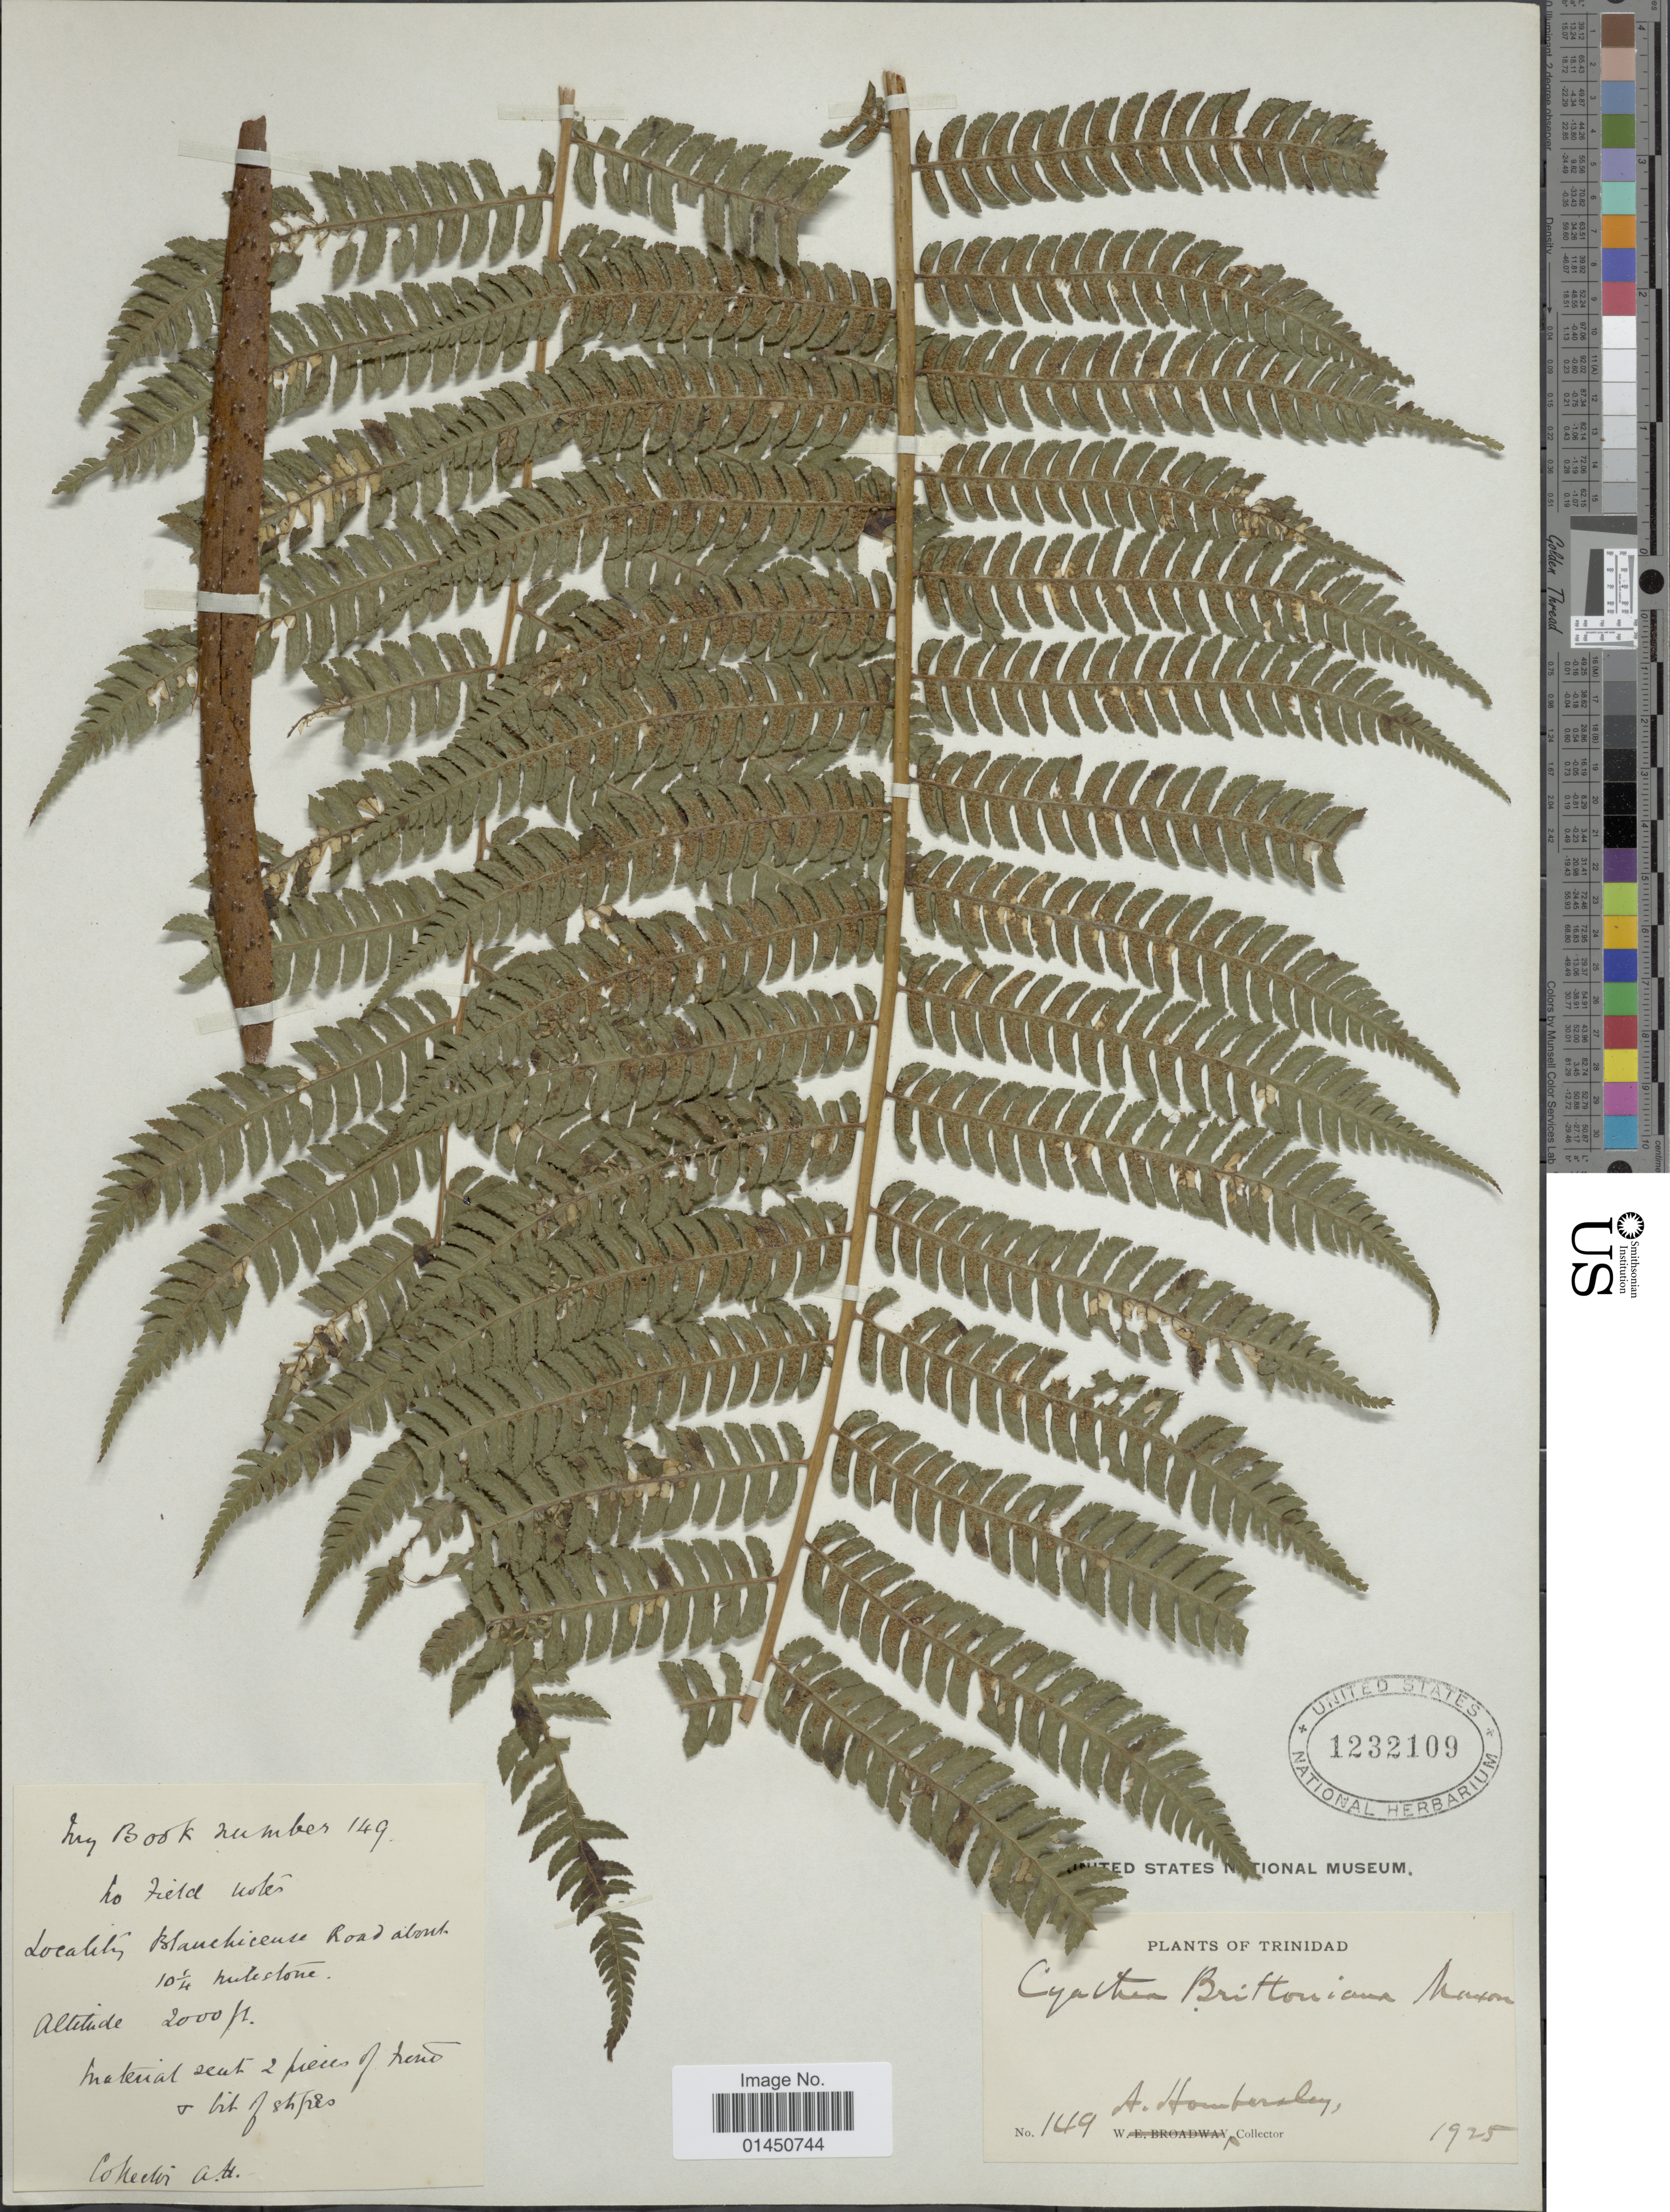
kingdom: Plantae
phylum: Tracheophyta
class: Polypodiopsida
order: Cyatheales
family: Cyatheaceae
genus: Cyathea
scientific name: Cyathea tenera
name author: (J. Sm. ex Hook.) T. Moore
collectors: A. Hombersley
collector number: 149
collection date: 1925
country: Trinidad and Tobago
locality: Trinidad, Blanchisseuse Road about 10 1/4 milestone.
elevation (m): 610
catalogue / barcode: US 1232109